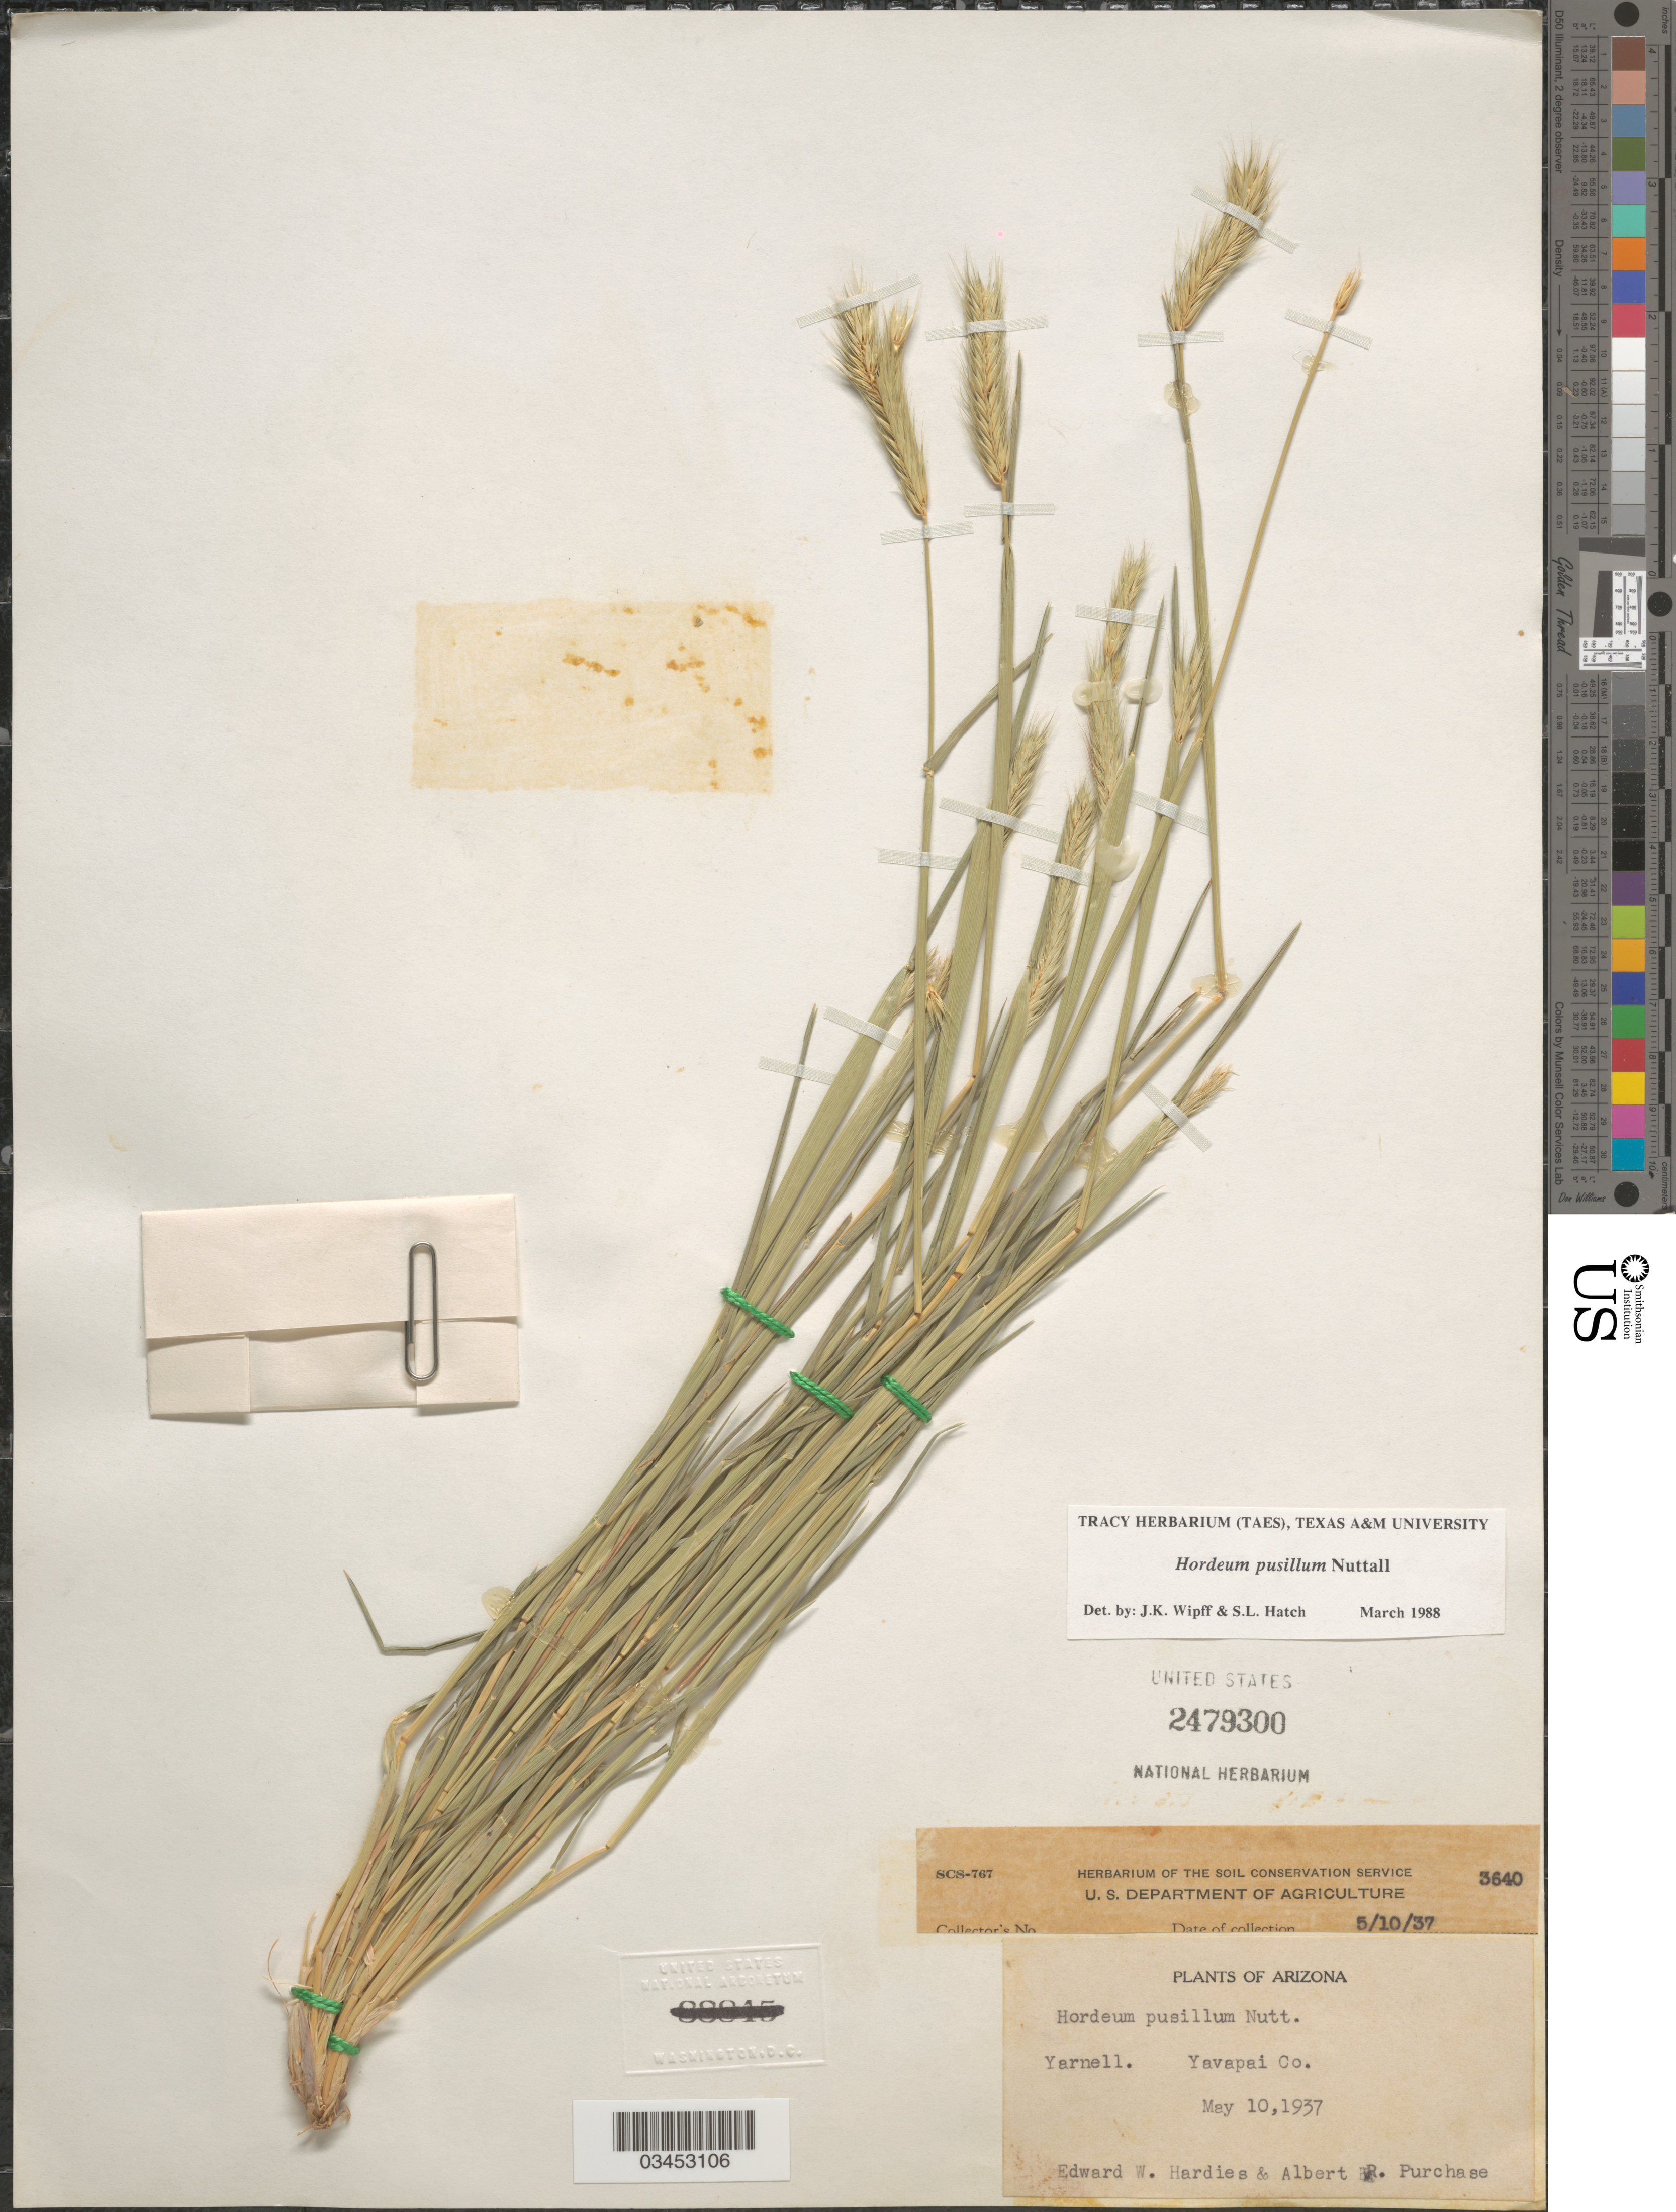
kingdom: Plantae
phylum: Tracheophyta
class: Liliopsida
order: Poales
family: Poaceae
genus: Hordeum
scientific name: Hordeum pusillum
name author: Nutt.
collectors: E. Hardies & A. Purchase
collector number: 3640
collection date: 1937-05-10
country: United States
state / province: Arizona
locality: Yarnell. Yavapai Co.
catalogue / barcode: US 2479300